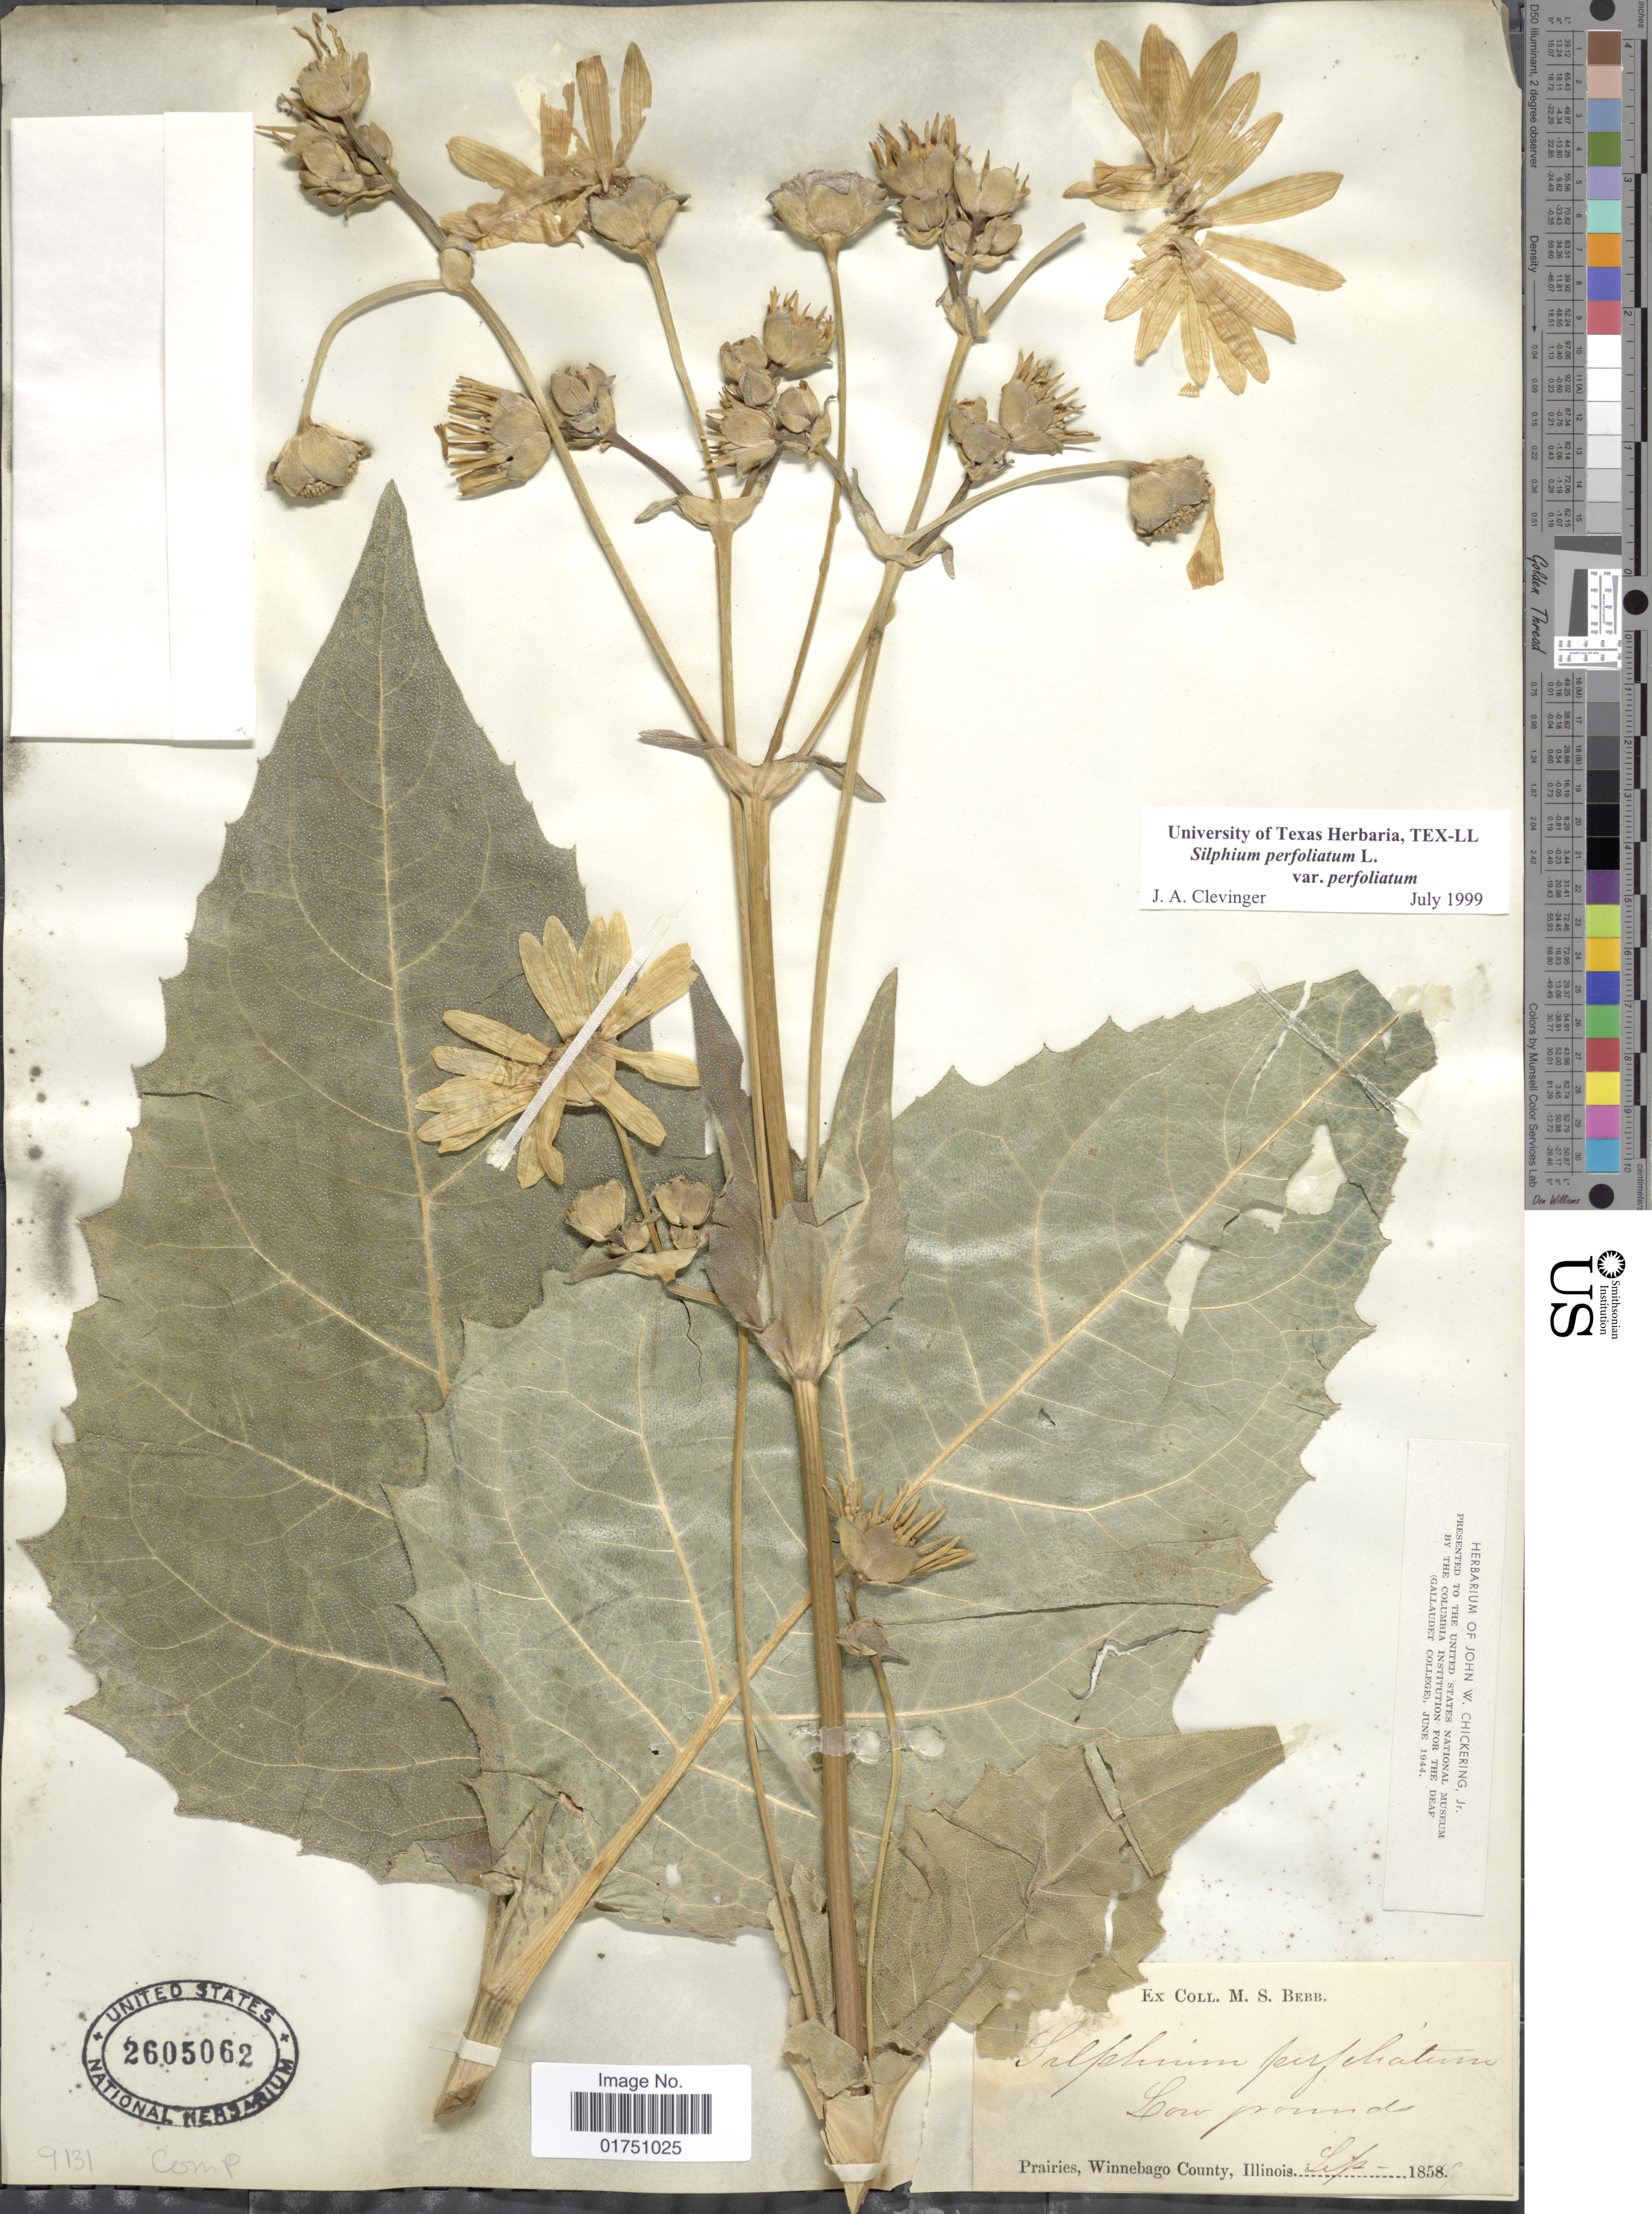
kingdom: Plantae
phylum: Tracheophyta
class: Magnoliopsida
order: Asterales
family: Asteraceae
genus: Silphium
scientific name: Silphium perfoliatum var. perfoliatum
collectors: M. Bebb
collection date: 1859-09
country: United States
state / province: Illinois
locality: Low ground. Prairies, Winnebago County, Illinois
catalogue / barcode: US 2605062